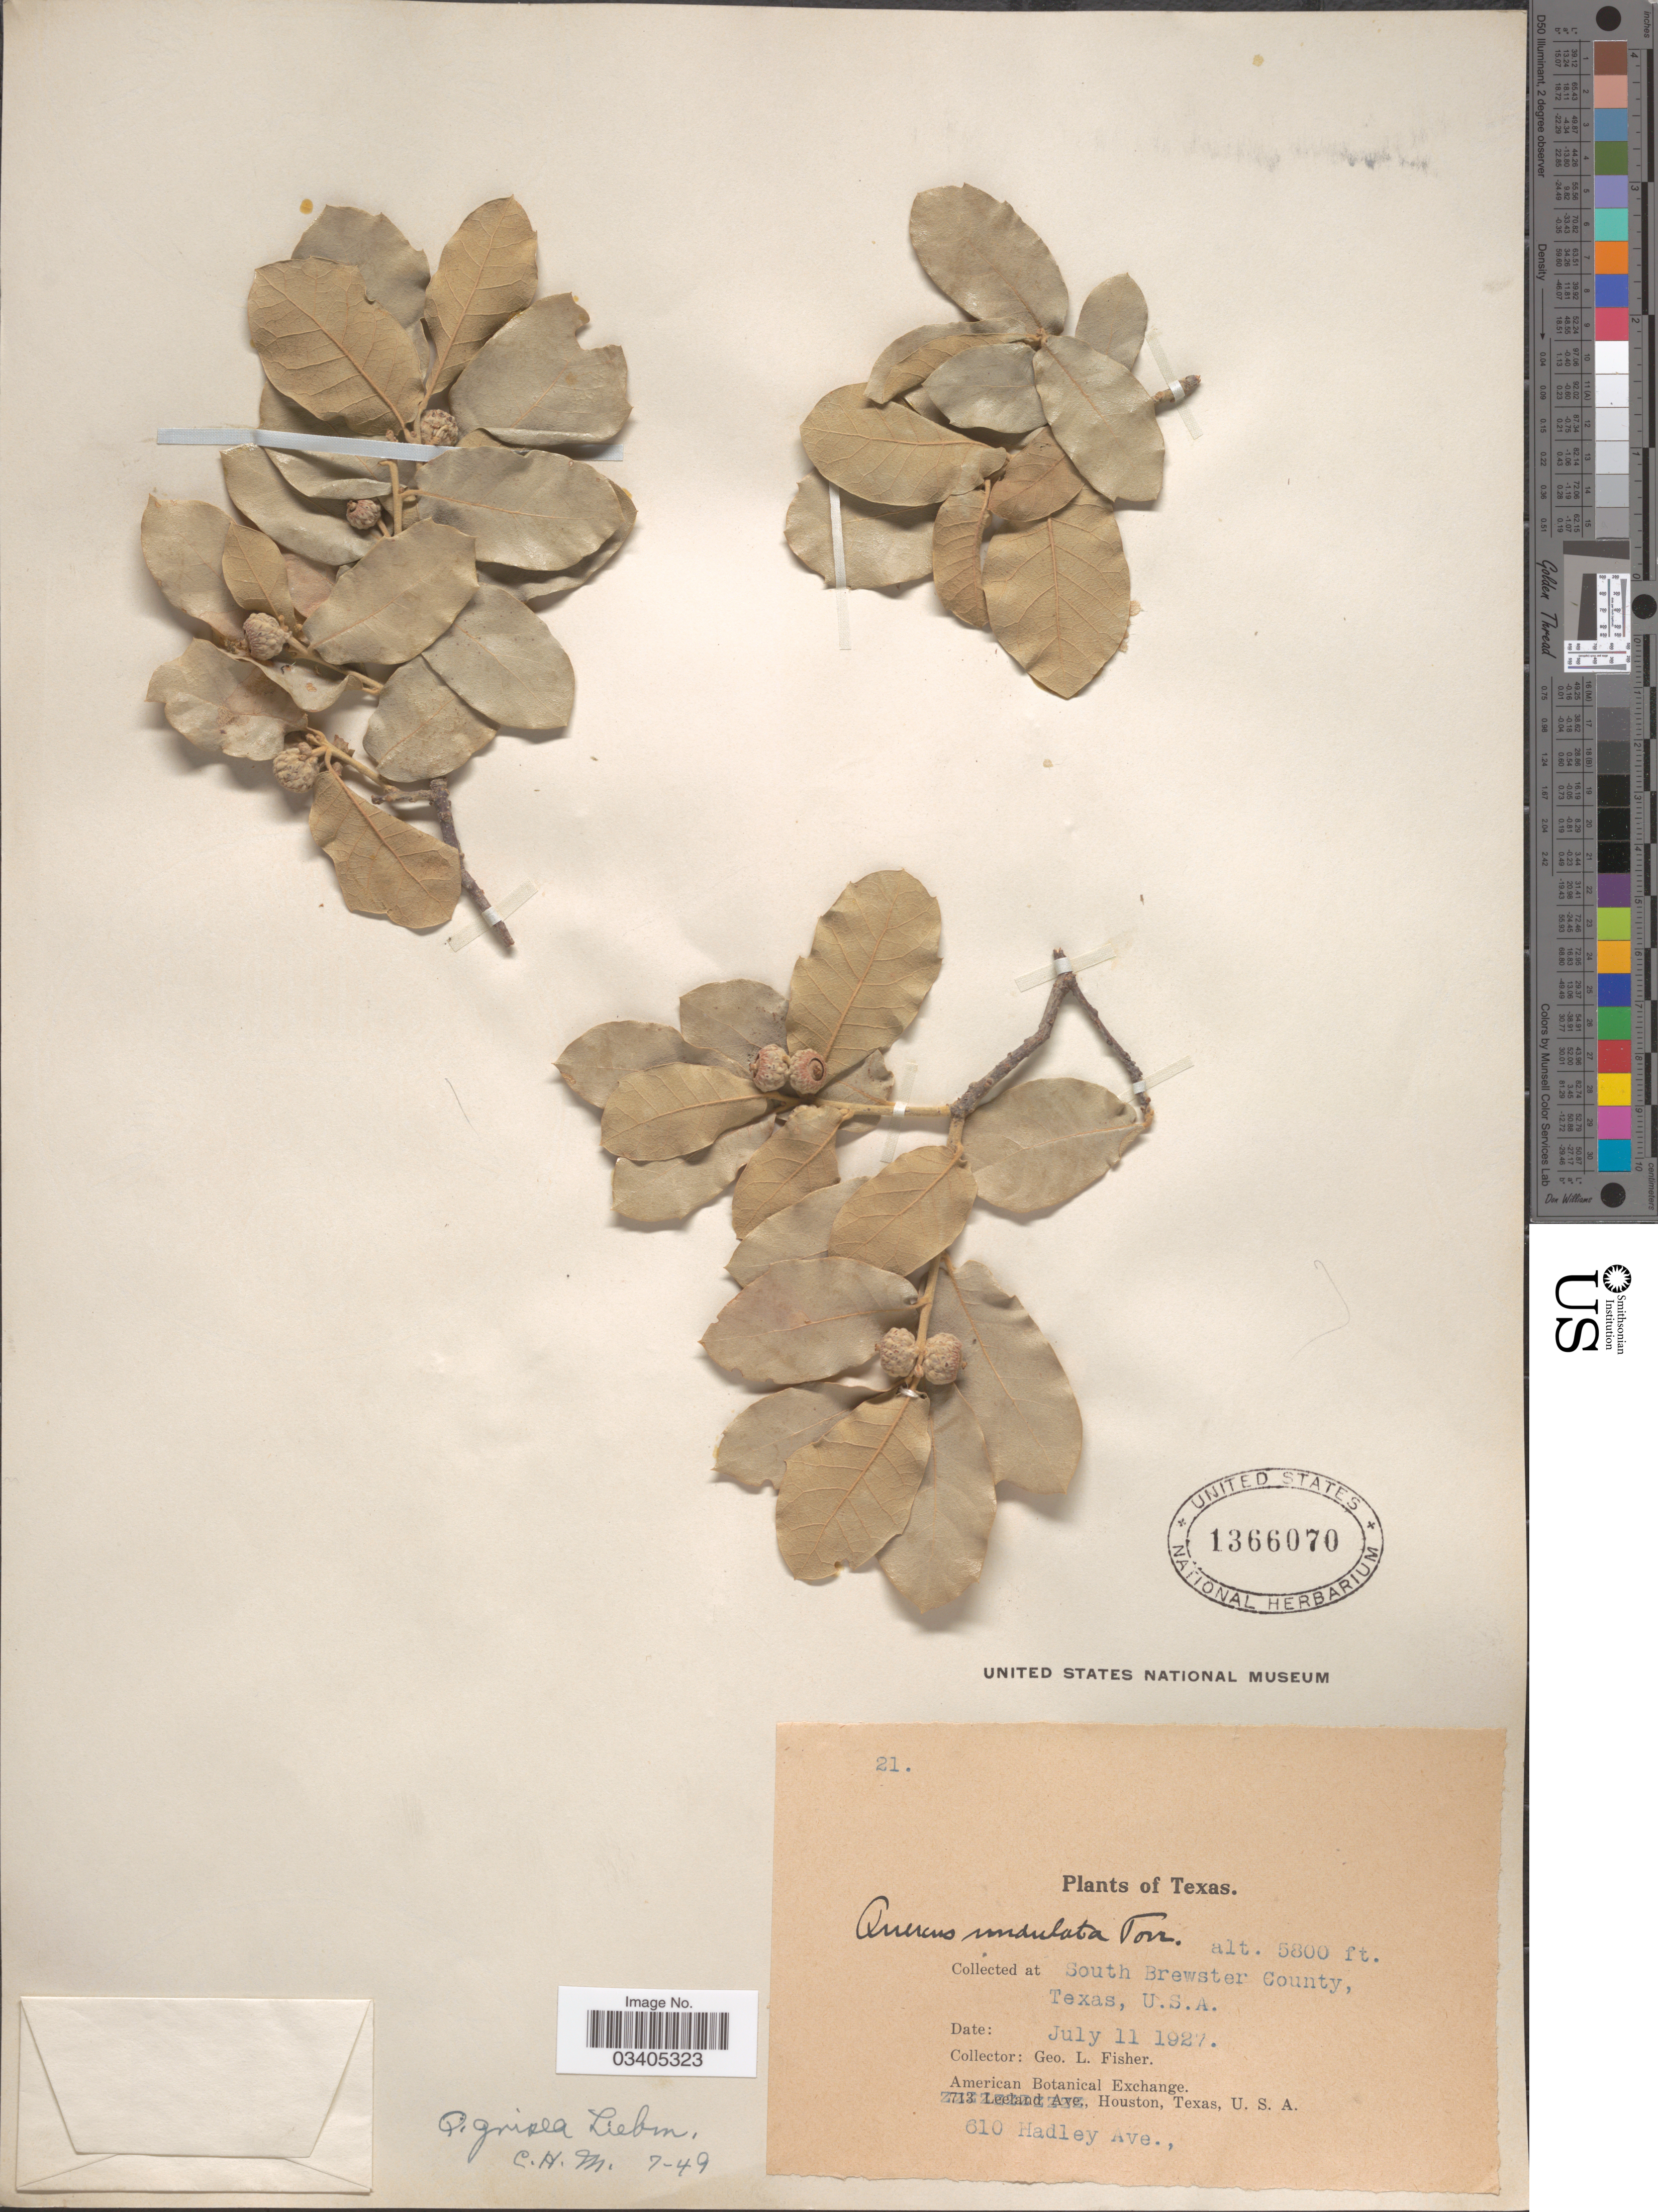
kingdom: Plantae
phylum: Tracheophyta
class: Magnoliopsida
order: Fagales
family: Fagaceae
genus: Quercus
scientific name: Quercus grisea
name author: Liebm.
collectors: G. L. Fisher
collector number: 21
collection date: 1927-07-11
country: United States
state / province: Texas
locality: South Brewster County.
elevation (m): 1768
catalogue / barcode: US 1366070